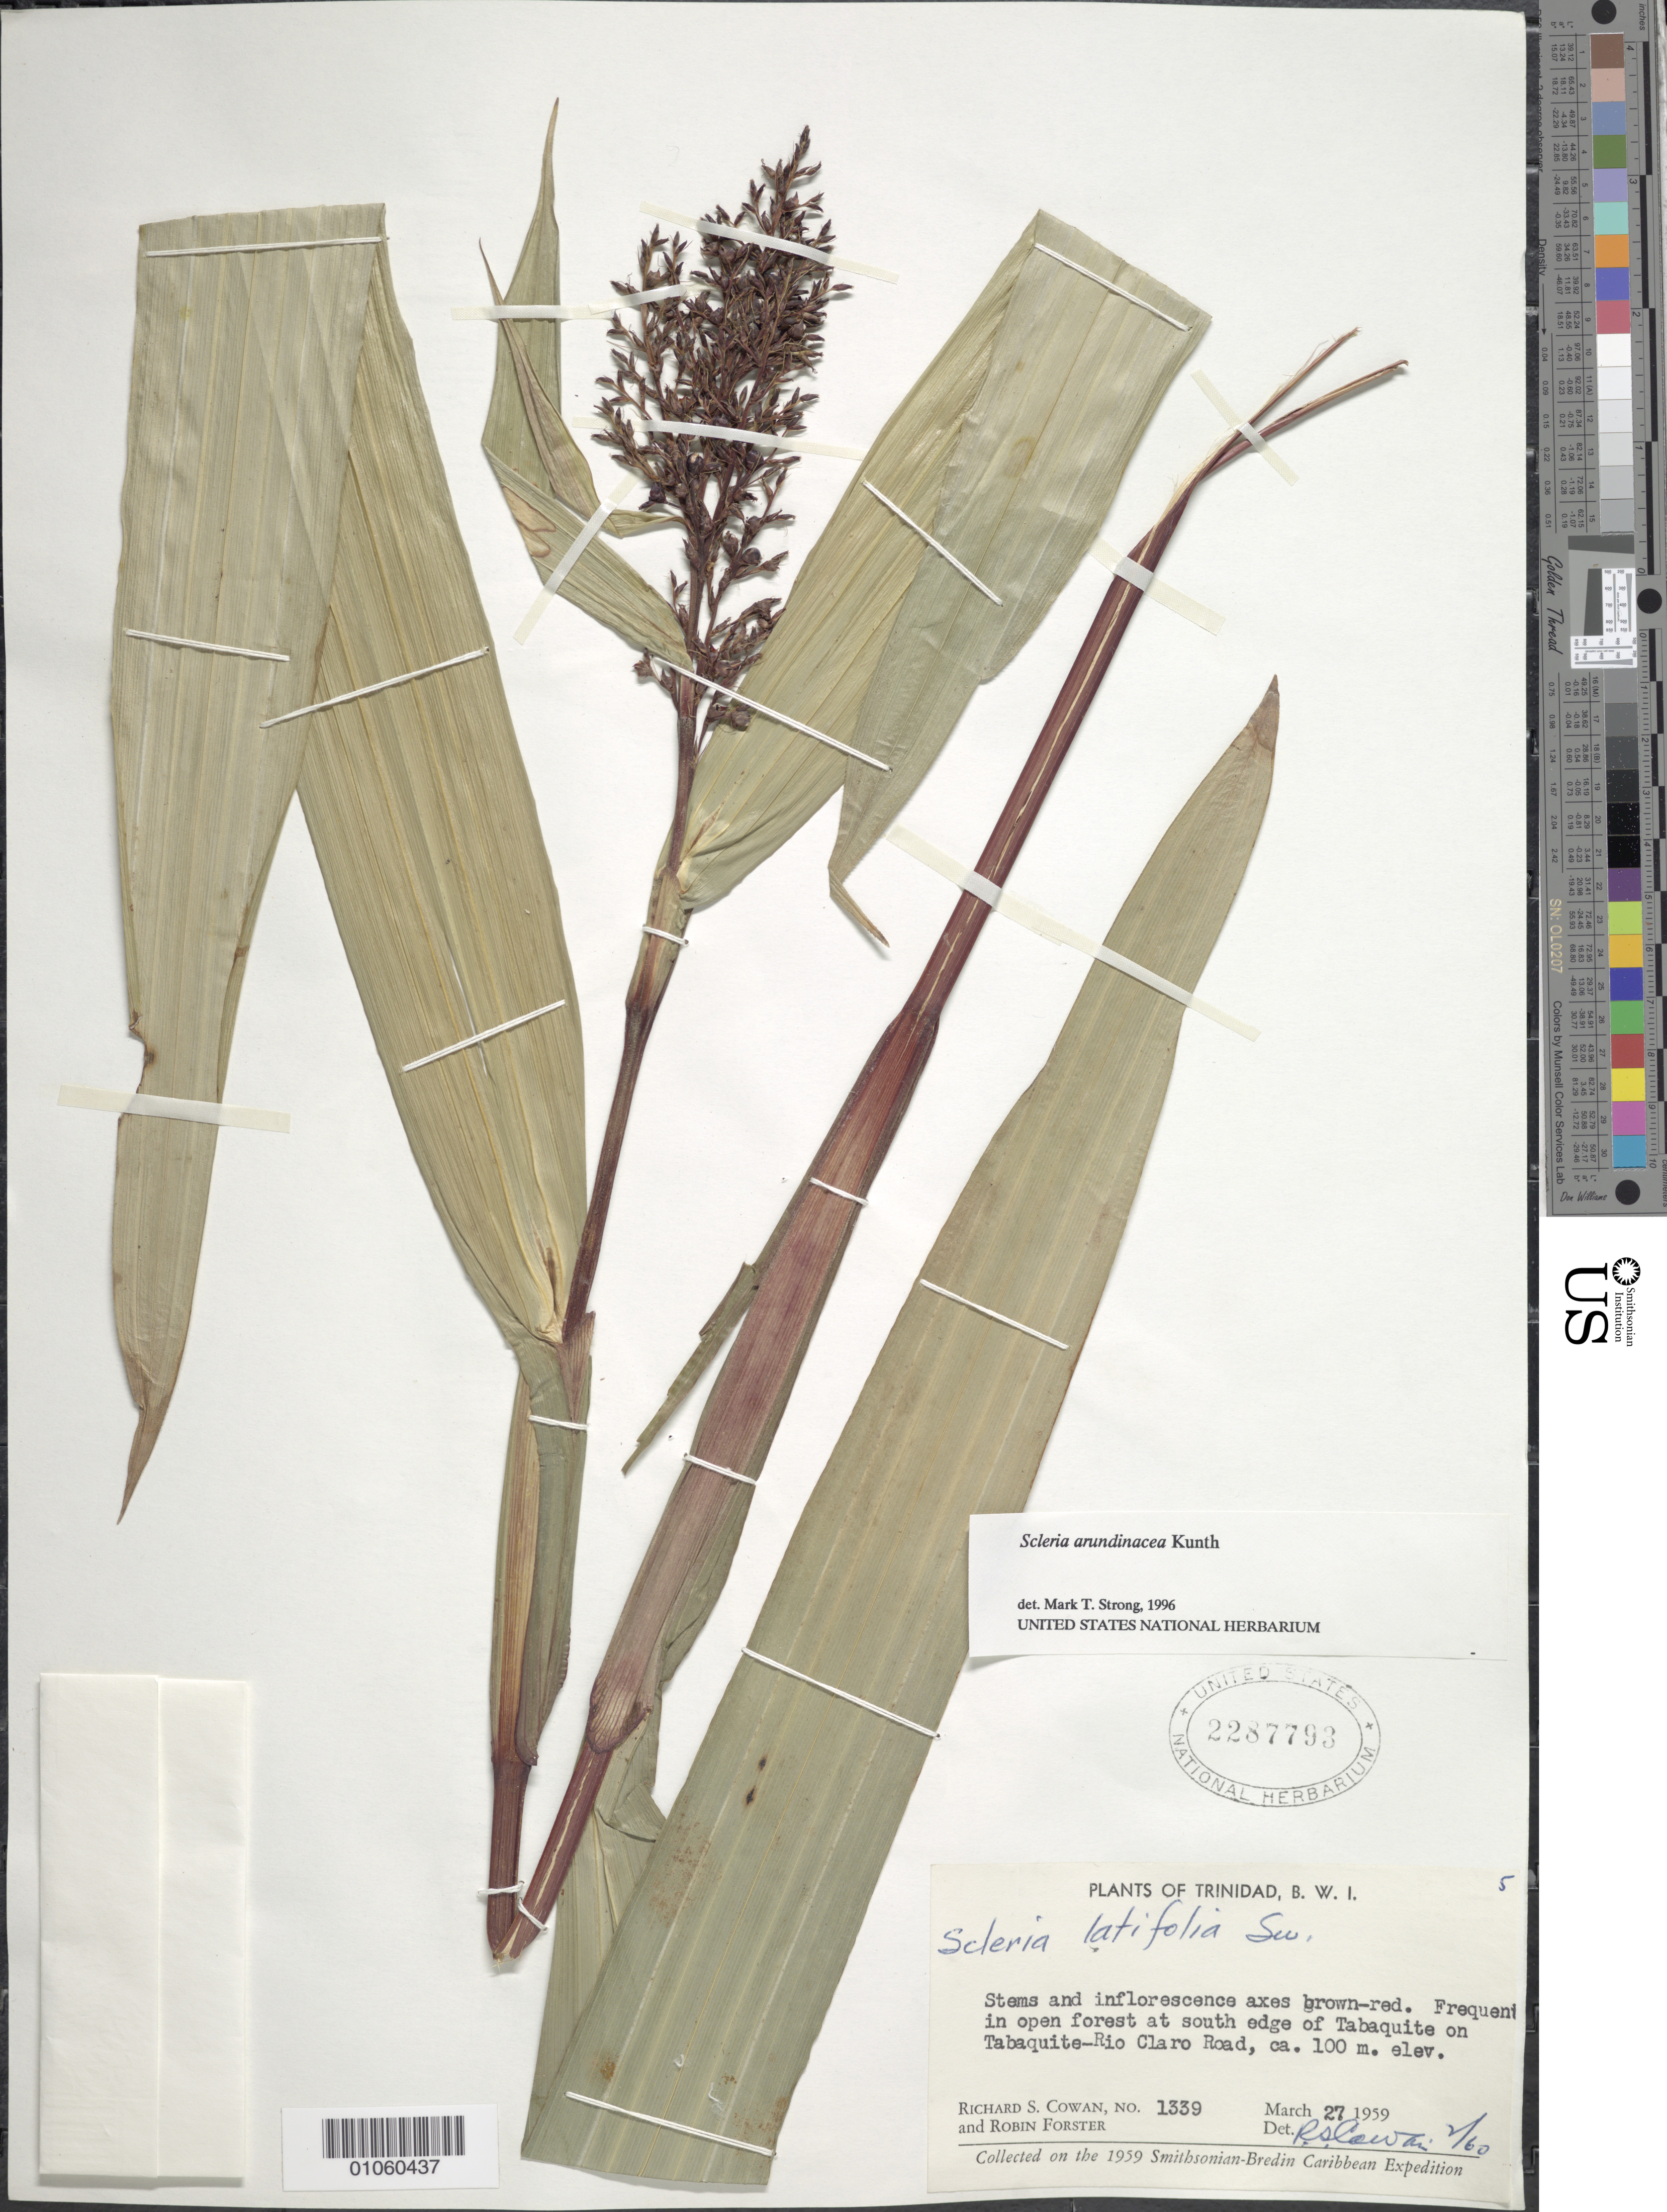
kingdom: Plantae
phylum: Tracheophyta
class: Liliopsida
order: Poales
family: Cyperaceae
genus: Scleria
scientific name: Scleria latifolia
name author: Sw.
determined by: Strong, Mark T., (BOT), Smithsonian Institution - National Museum of Natural History (UNITED STATES)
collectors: R. S. Cowan & R. Forster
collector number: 1339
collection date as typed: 27 Mar 1959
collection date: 1959-03-27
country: Trinidad and Tobago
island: Trinidad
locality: at S edge of Tabaquite on Tabaquite-Rio Claro Road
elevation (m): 100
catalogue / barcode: US 2287793